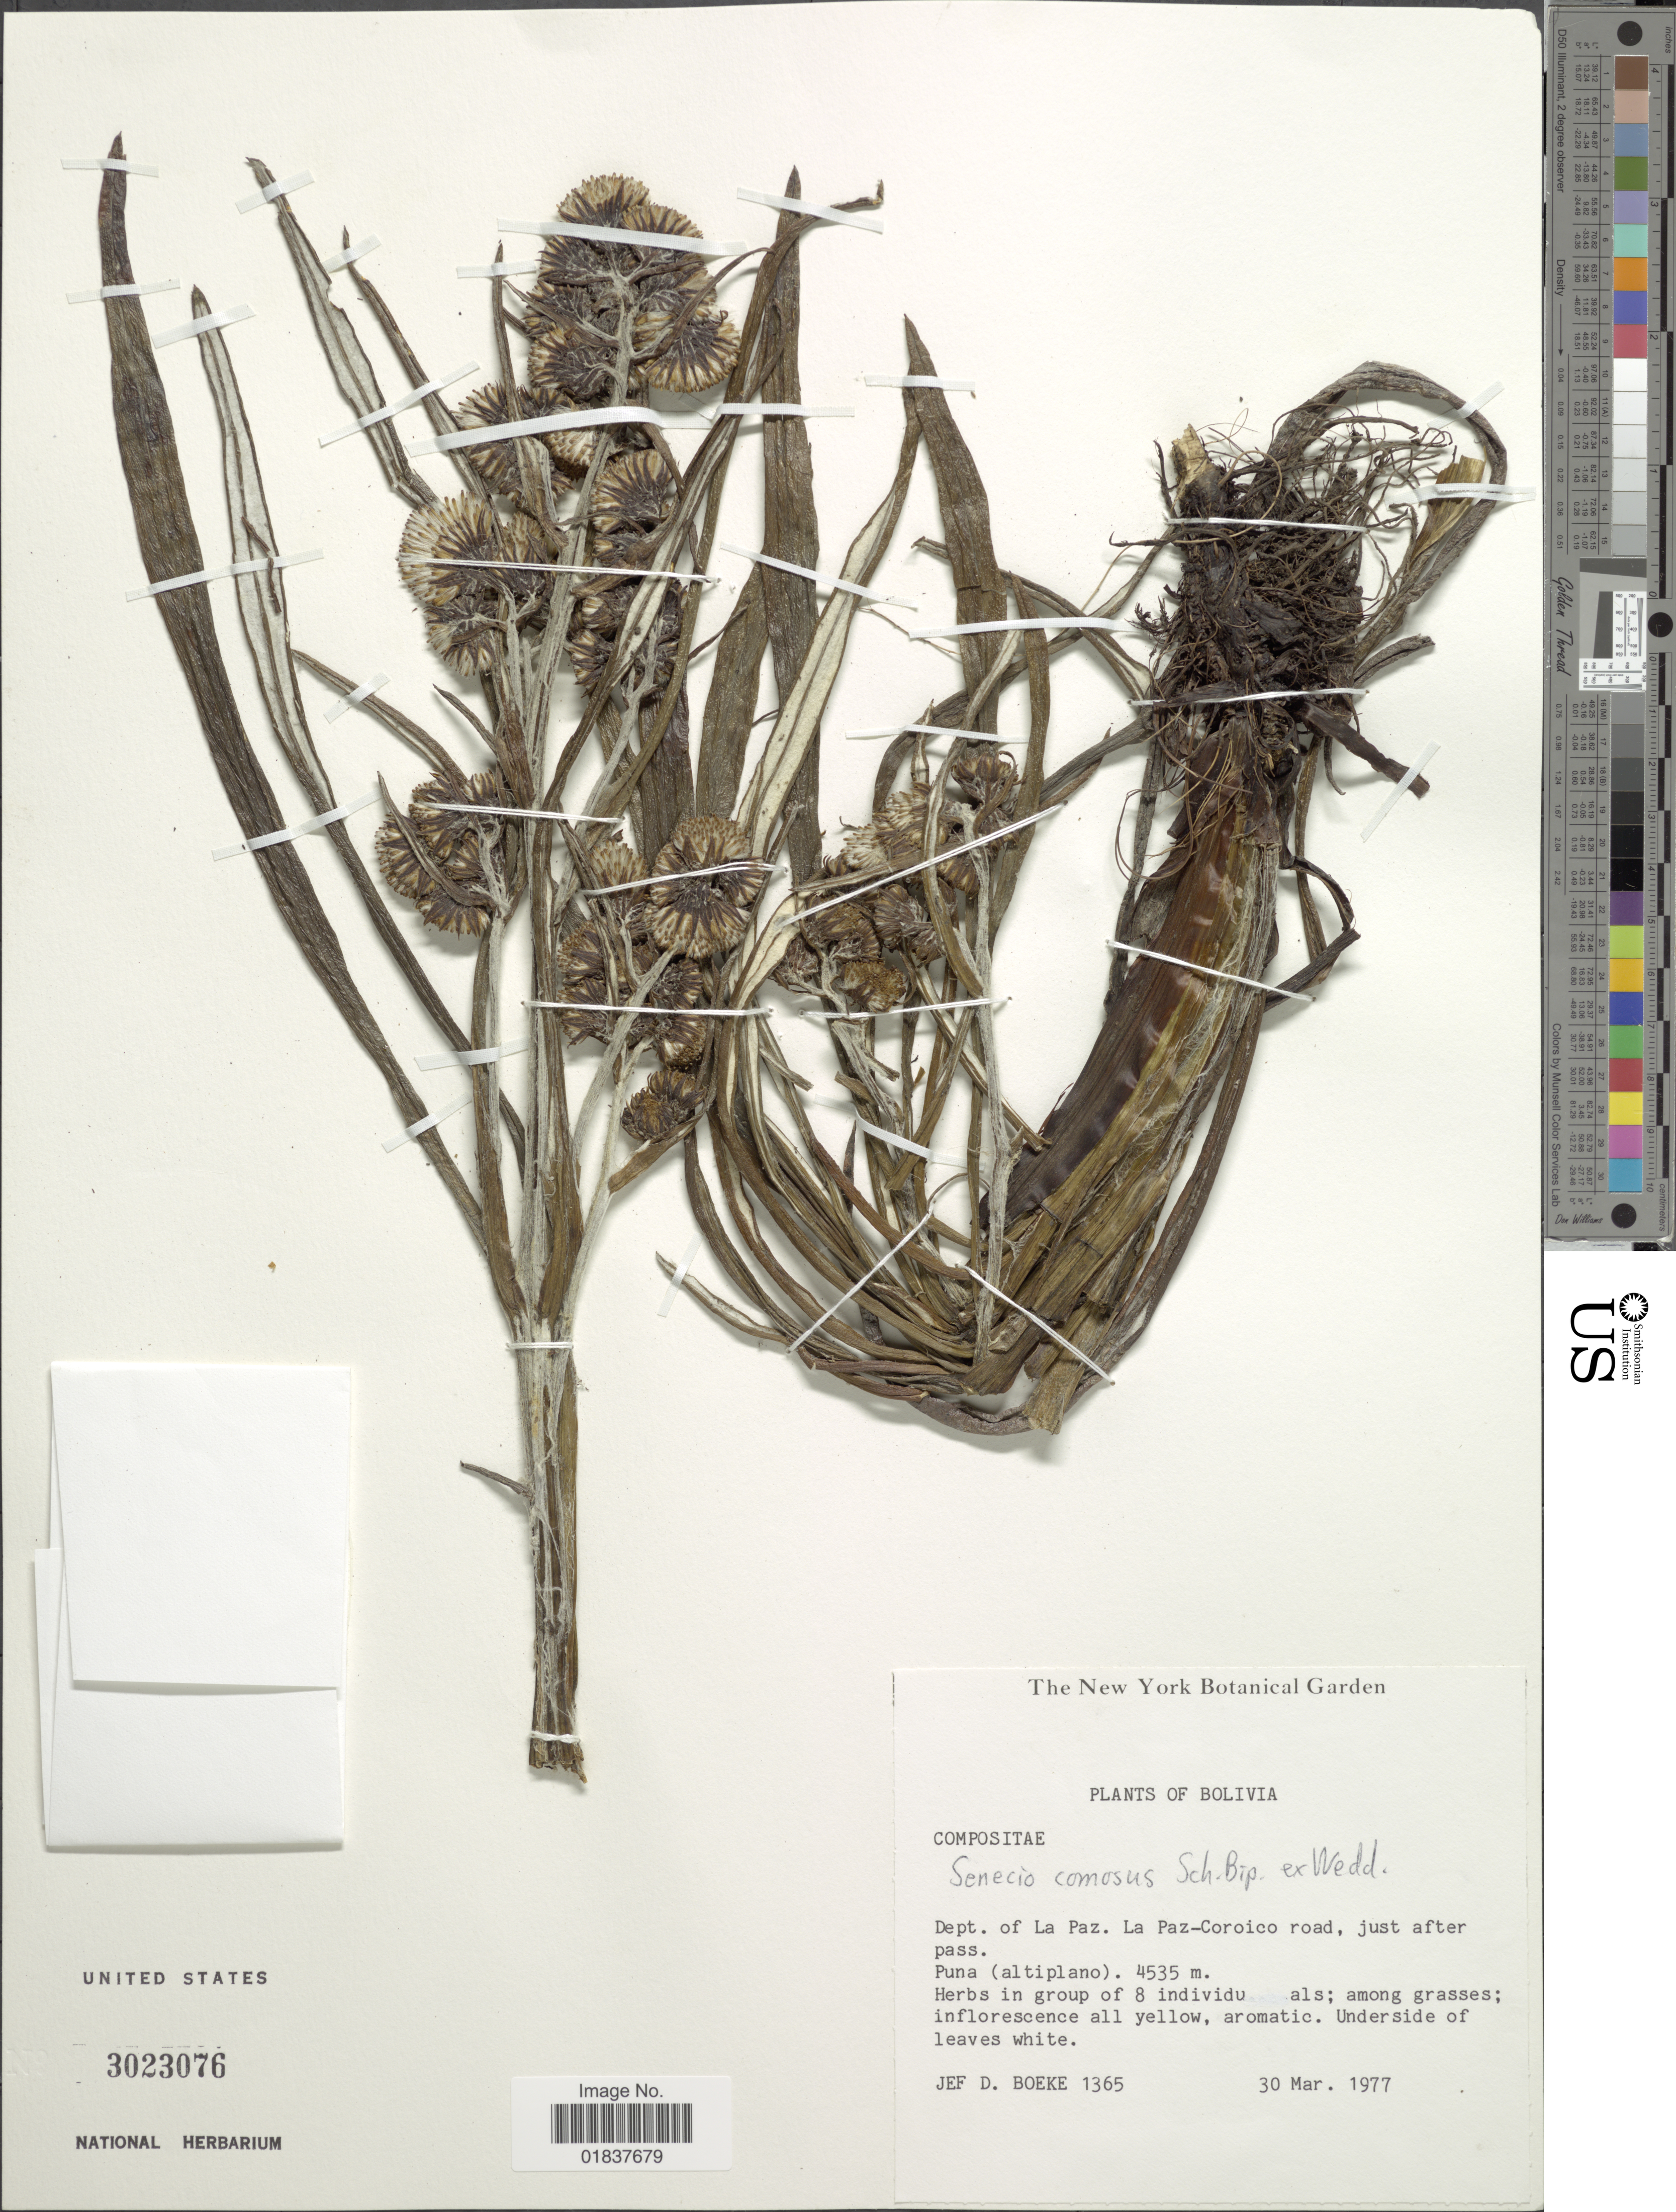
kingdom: Plantae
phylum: Tracheophyta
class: Magnoliopsida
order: Asterales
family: Asteraceae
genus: Senecio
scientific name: Senecio comosus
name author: Sch. Bip.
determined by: Salomon, Luciana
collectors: J. D. Boeke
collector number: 1365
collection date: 1977-03-30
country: Bolivia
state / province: La Paz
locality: La Paz-Coroico road, just after pass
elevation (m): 4535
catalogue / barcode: US 3023076